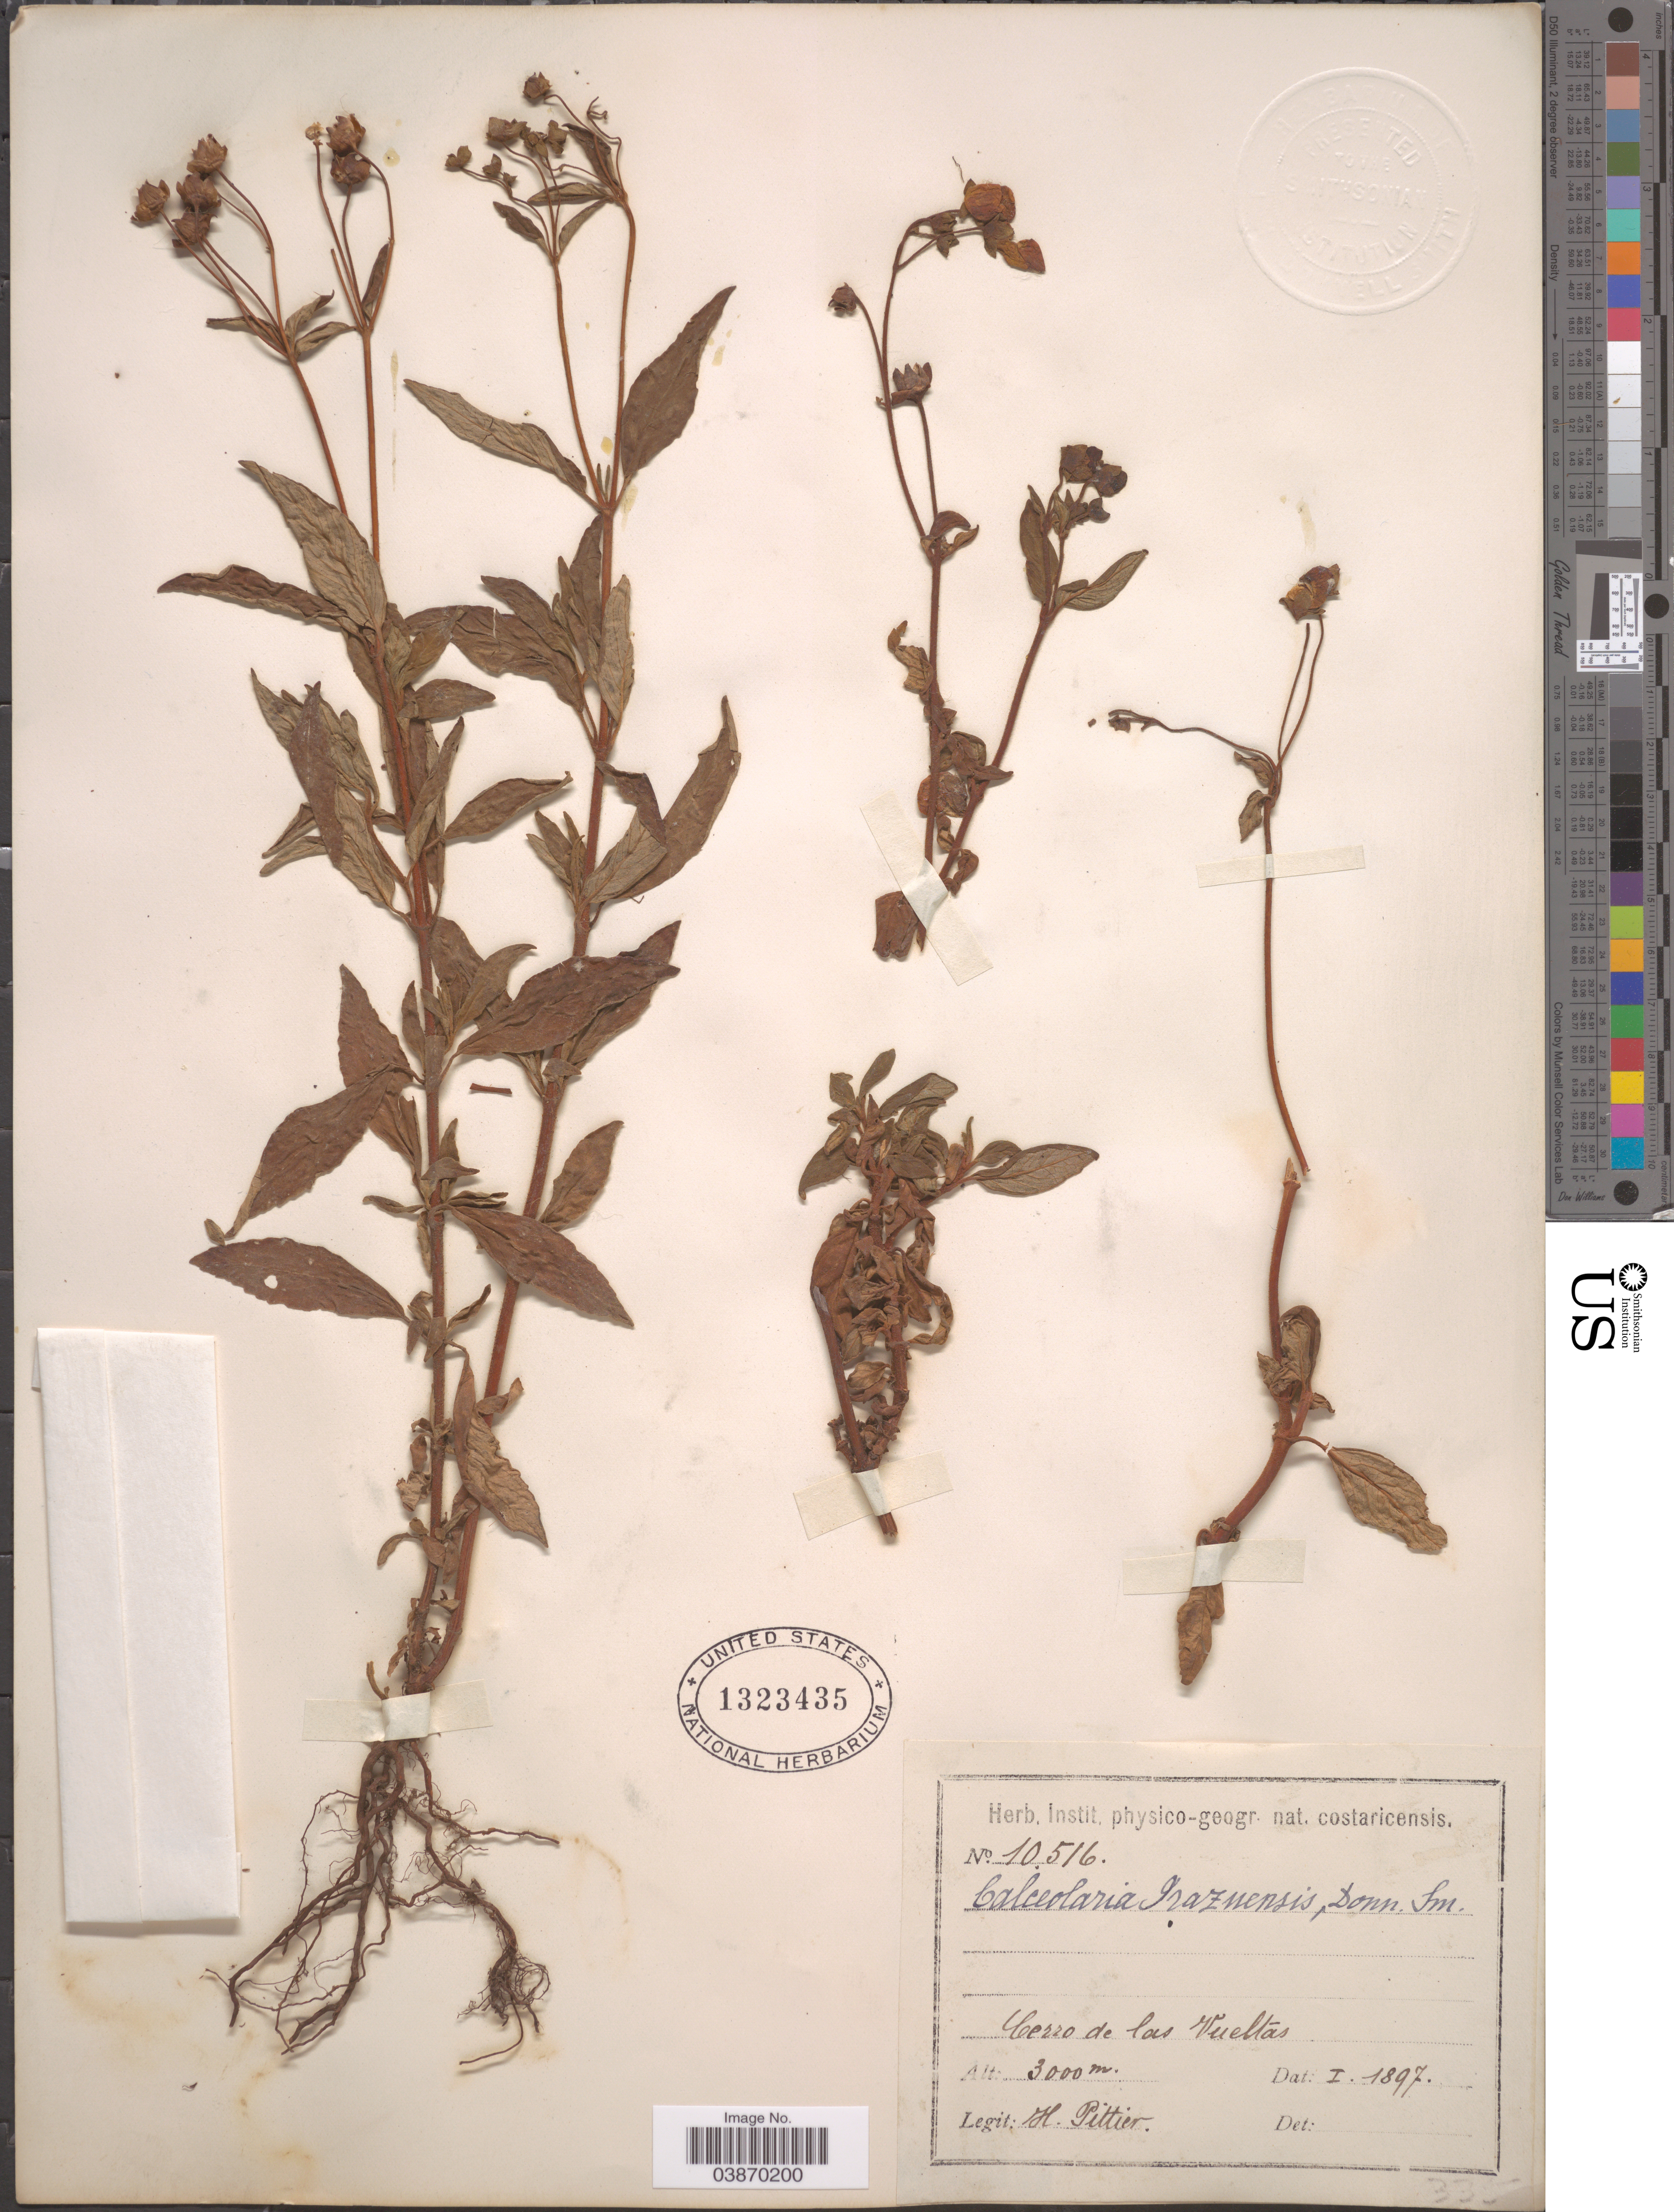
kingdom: Plantae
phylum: Tracheophyta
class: Magnoliopsida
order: Lamiales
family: Calceolariaceae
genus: Calceolaria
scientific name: Calceolaria irazuensis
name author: Donn. Sm.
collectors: H. F. Pittier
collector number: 10516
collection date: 1897-01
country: Costa Rica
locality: Cerro de las Vueltas.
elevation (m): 3000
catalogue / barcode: US 1323435